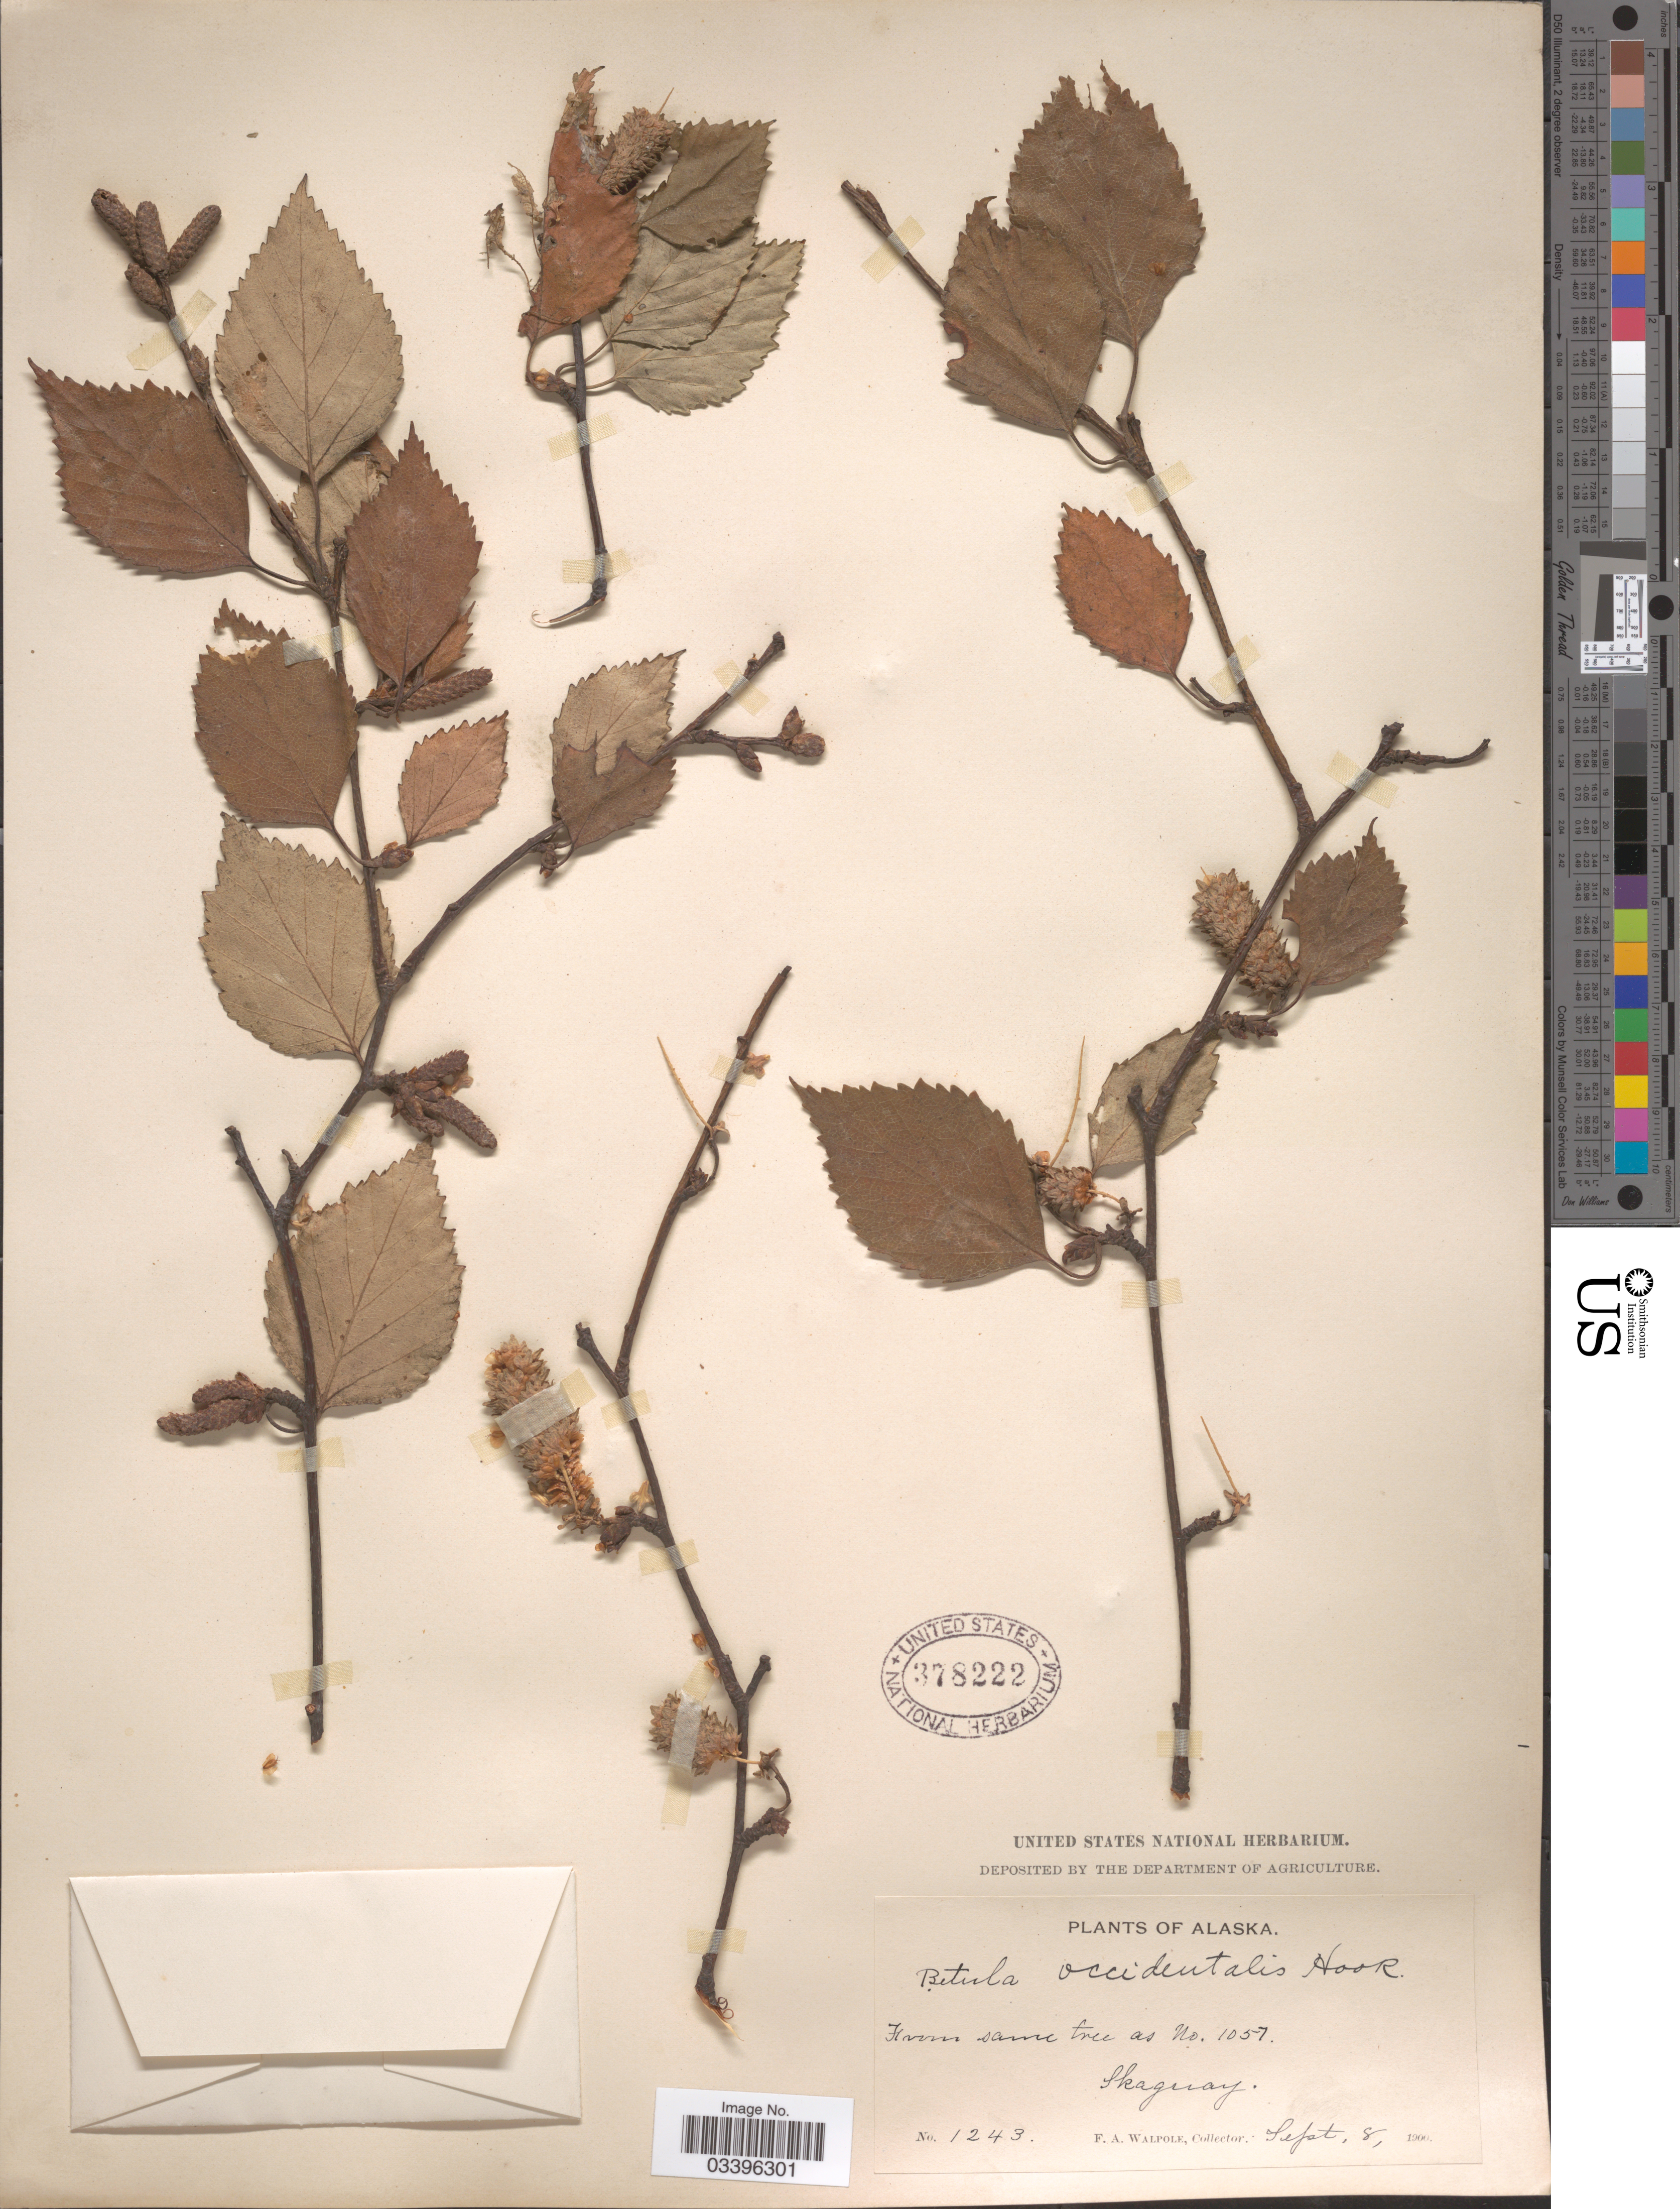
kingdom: Plantae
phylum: Tracheophyta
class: Magnoliopsida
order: Fagales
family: Betulaceae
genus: Betula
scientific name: Betula occidentalis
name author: Hook.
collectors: F. Walpole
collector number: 1243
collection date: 1900-09-08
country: United States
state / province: Alaska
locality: Skagway.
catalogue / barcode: US 378222